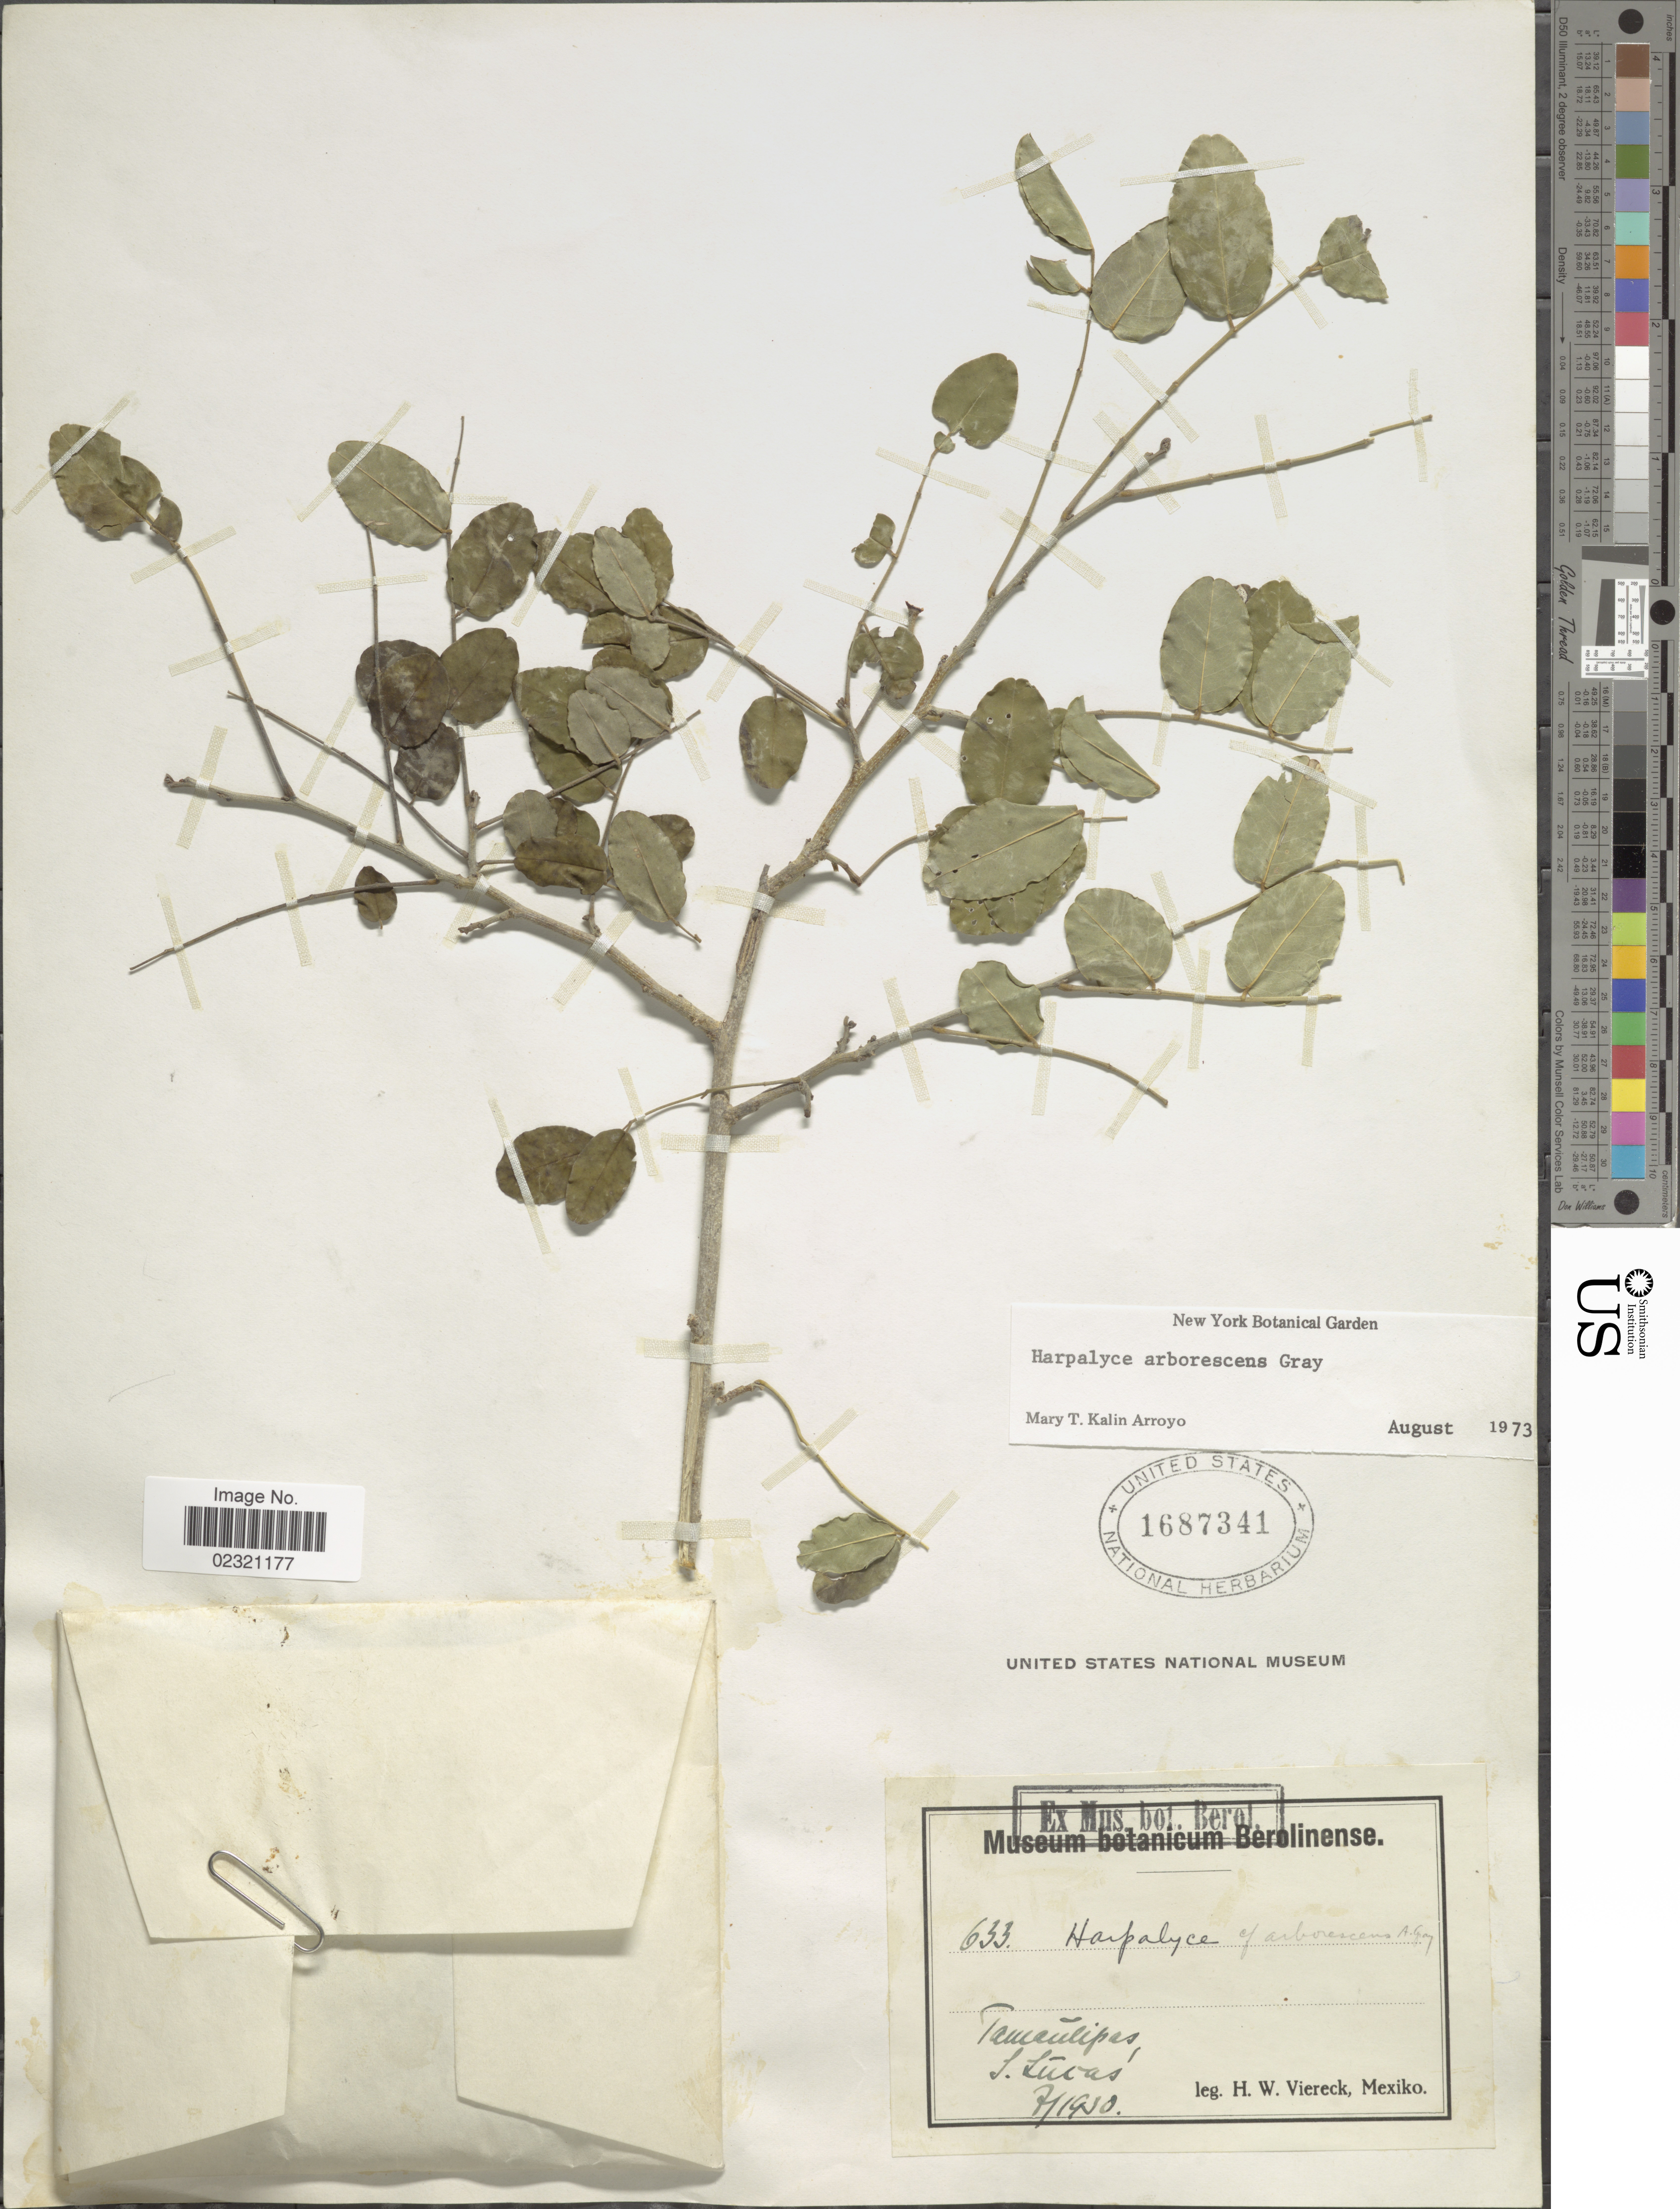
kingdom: Plantae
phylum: Tracheophyta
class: Magnoliopsida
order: Fabales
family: Fabaceae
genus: Psorothamnus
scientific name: Psorothamnus arborescens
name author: (Torr. ex A. Gray) Barneby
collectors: H. W. Viereck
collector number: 633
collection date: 1930-07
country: Mexico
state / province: Tamaulipas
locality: S. Lucas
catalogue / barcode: US 1687341